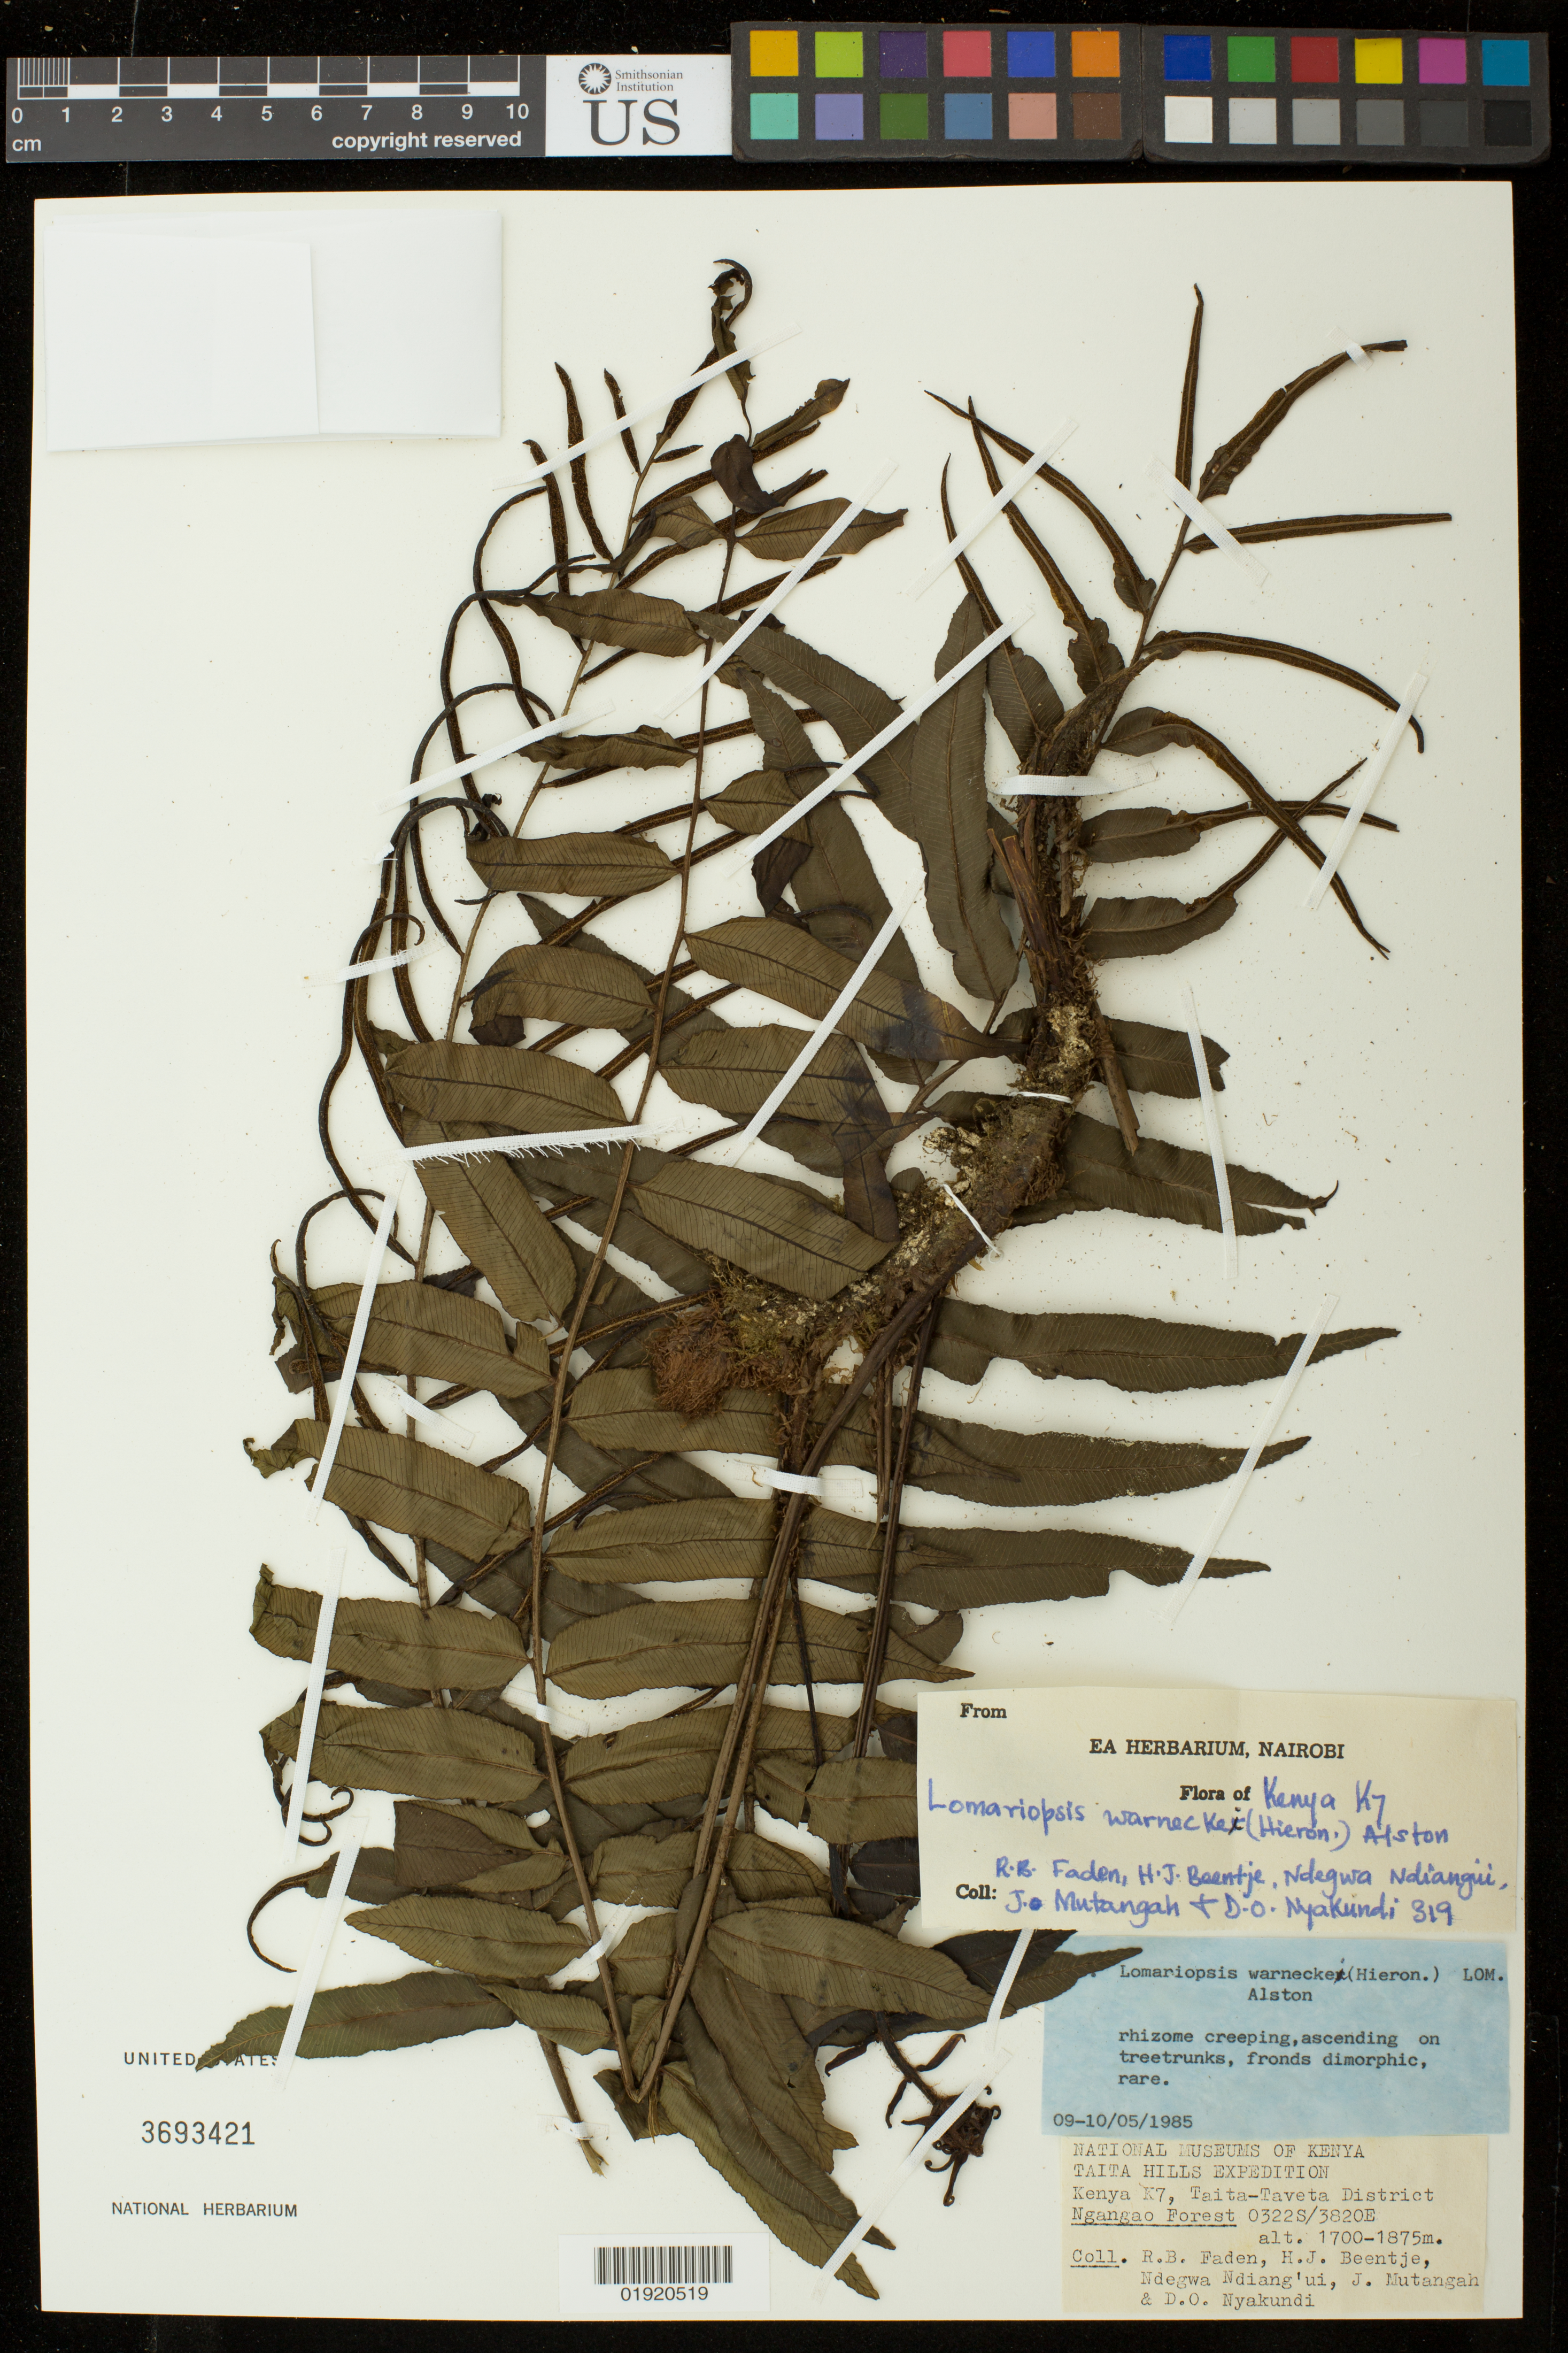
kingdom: Plantae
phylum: Tracheophyta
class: Polypodiopsida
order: Polypodiales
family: Lomariopsidaceae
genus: Lomariopsis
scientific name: Lomariopsis warneckei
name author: (Hieron.) Alston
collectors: R. B. Faden, H. J. Beentje, N. Ndinag'ui, J. Mutangah & D. Nyakundi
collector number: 319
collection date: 1985-05-09/1985-05-10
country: Kenya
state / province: Taita Taveta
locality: Kenya K7, Taita-Taveta District, Taita Hills, Ngangao Forest.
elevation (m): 1700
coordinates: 0322S, 3820E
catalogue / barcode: US 3693421